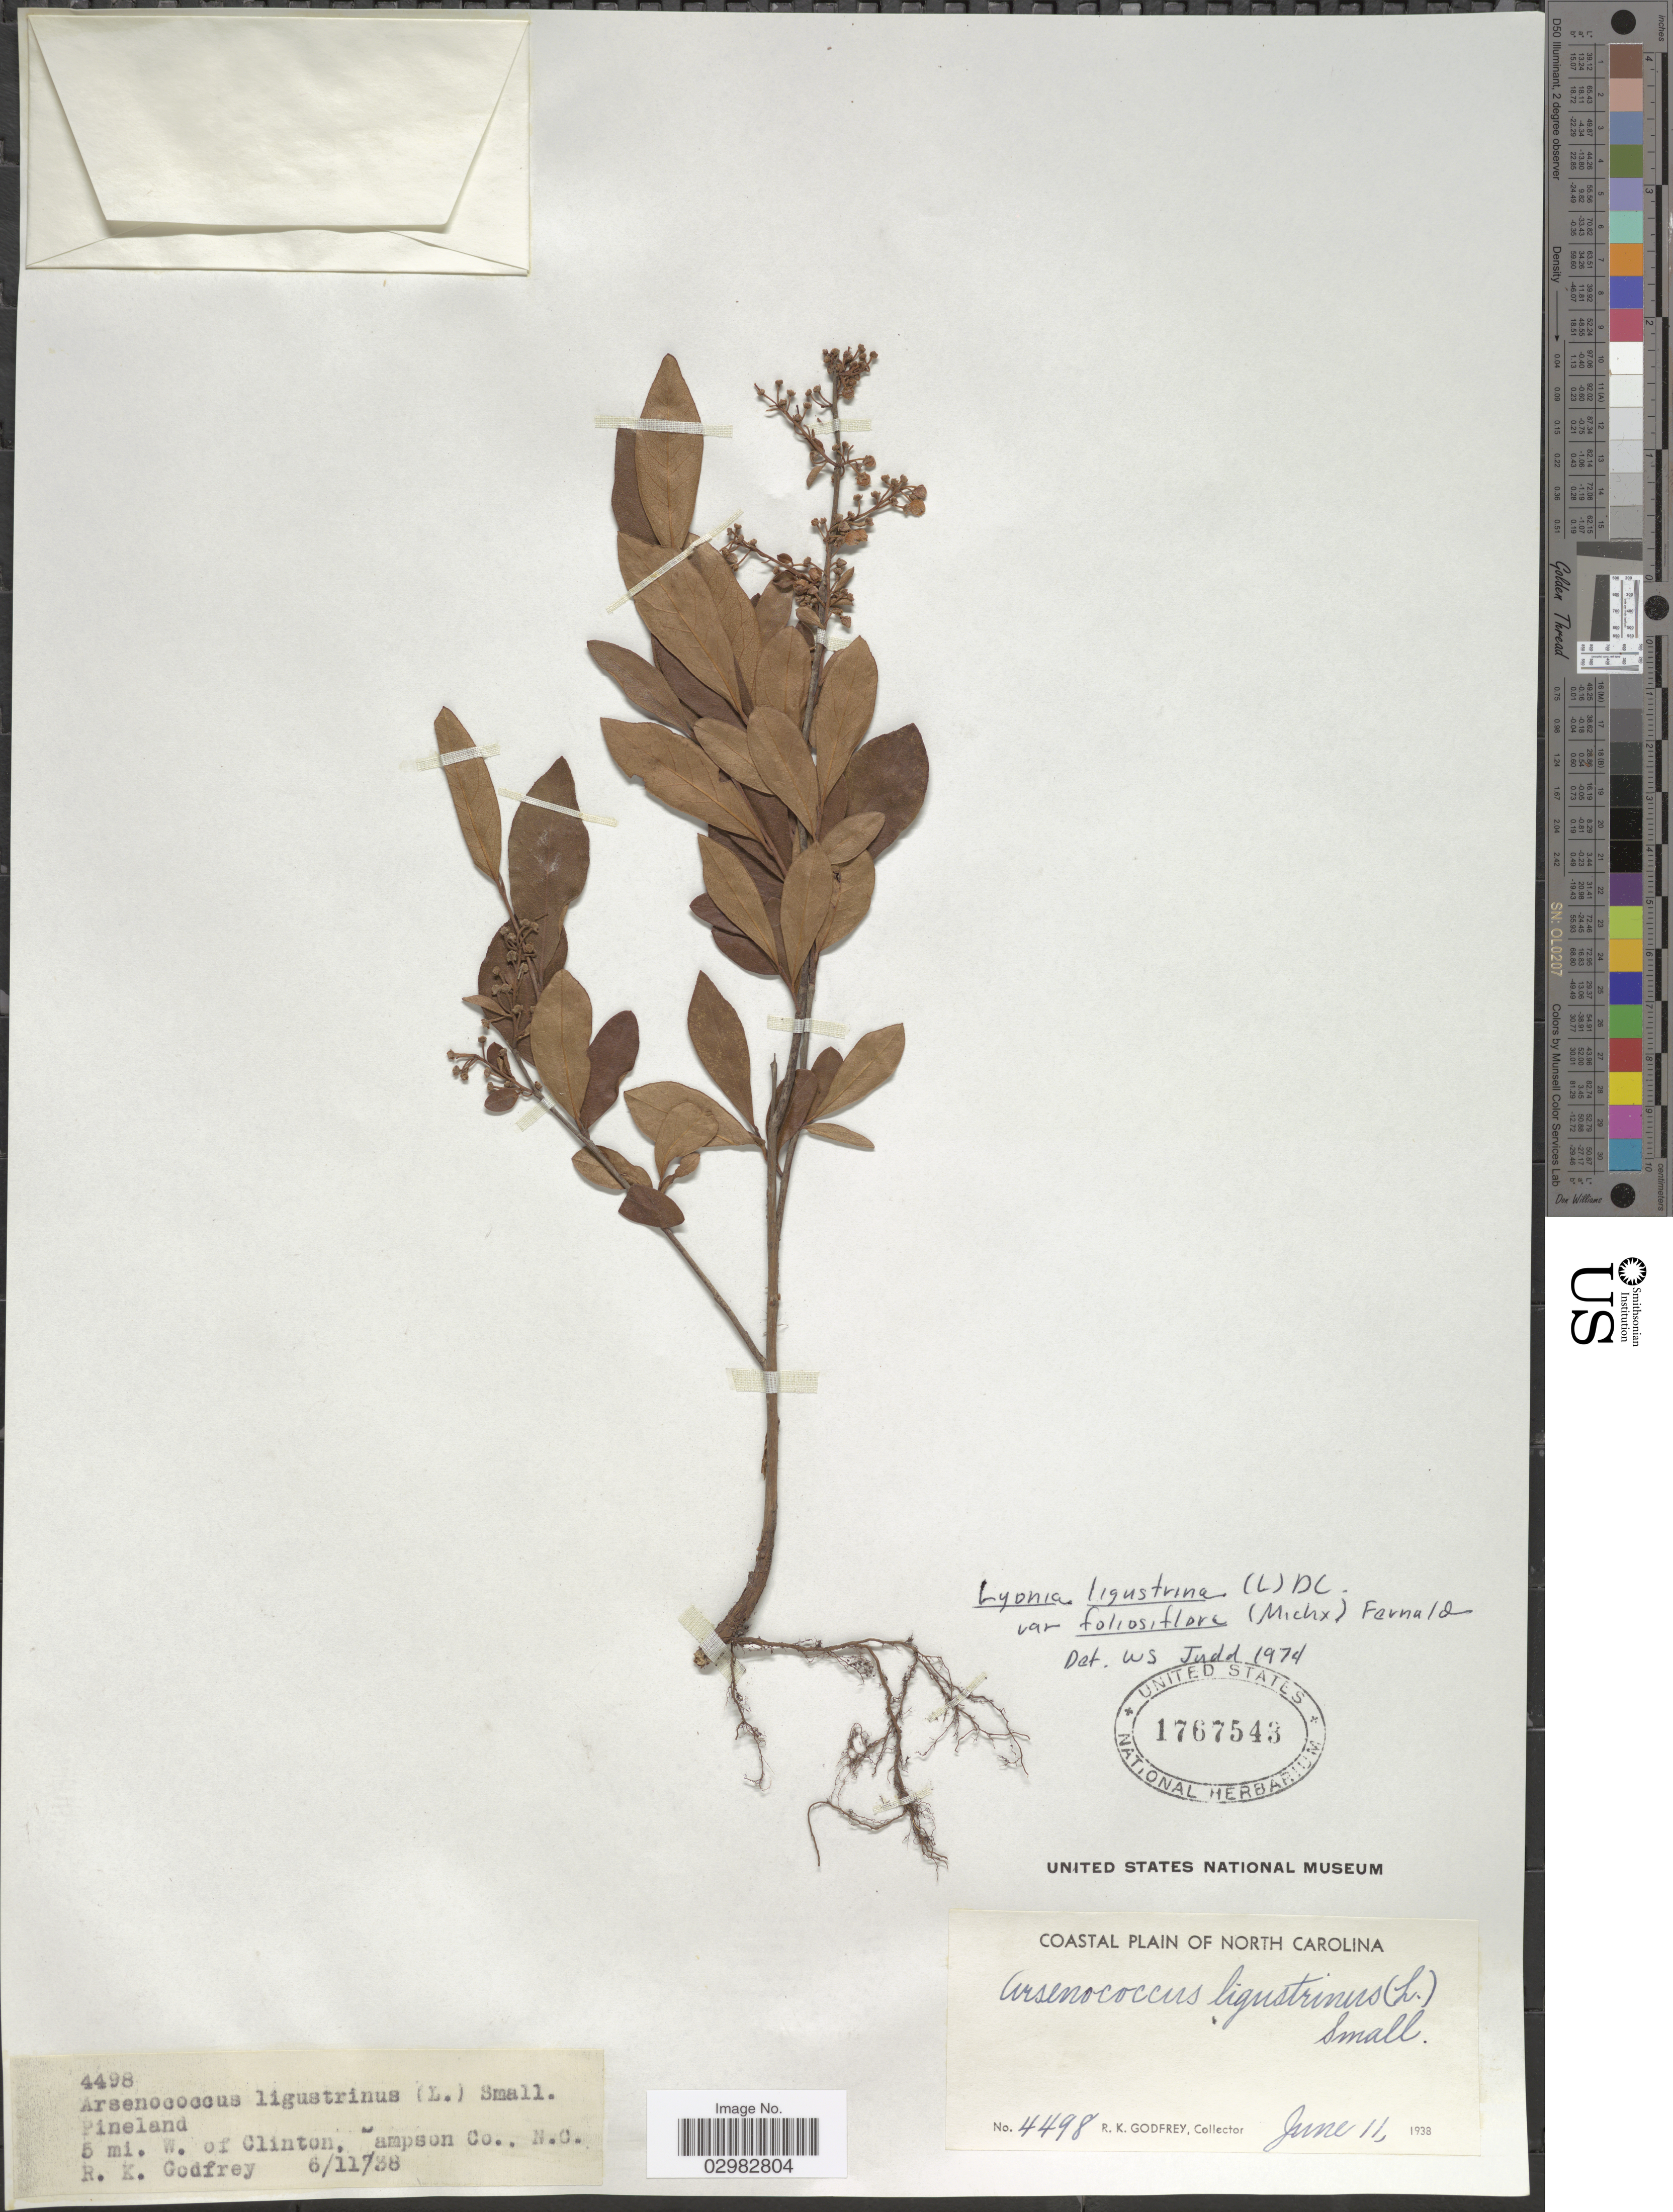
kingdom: Plantae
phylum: Tracheophyta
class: Magnoliopsida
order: Ericales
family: Ericaceae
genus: Lyonia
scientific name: Lyonia ligustrina var. foliosiflora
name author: (Michx.) Fernald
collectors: R. K. Godfrey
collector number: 4498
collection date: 1938-06-11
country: United States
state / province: North Carolina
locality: Coastal Plain of North Carolina, 5 mi. W. of Clinton, Sampson Co.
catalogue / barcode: US 1767543